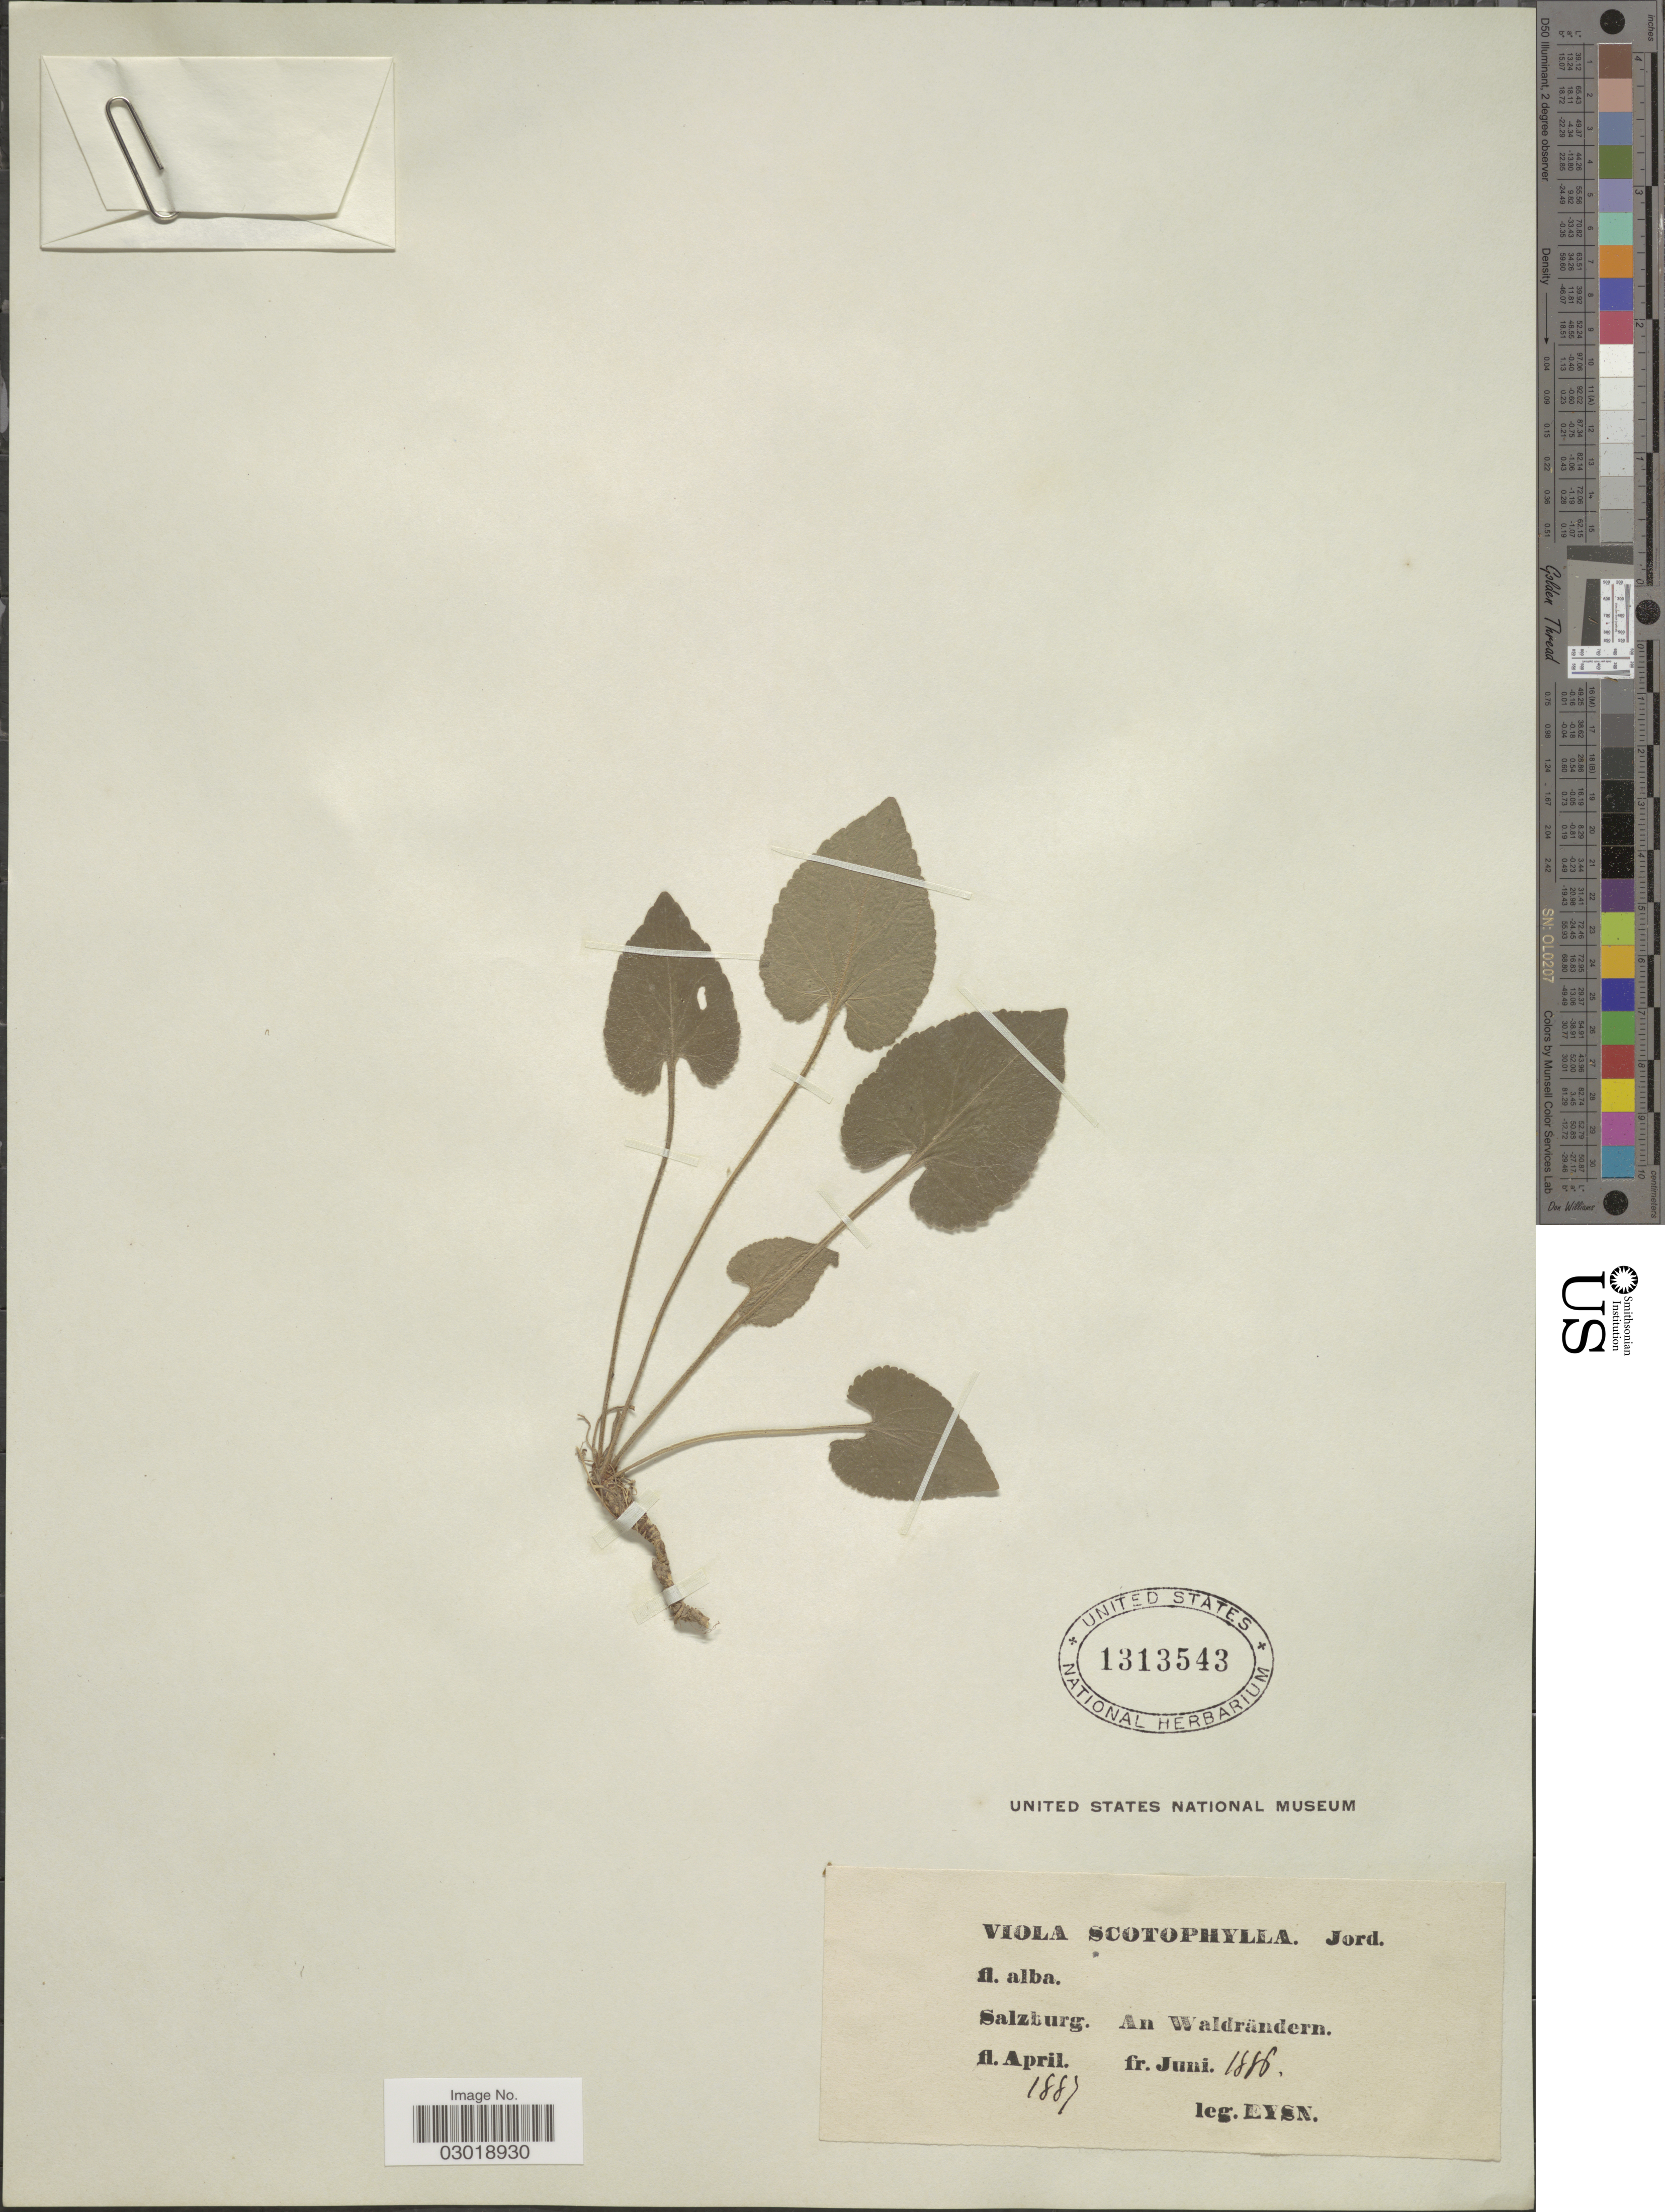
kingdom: Plantae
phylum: Tracheophyta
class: Magnoliopsida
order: Malpighiales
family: Violaceae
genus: Viola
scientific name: Viola scotophylla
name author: Jord.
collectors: -. Eysn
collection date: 1886-06/1887-04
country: Austria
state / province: Salzburg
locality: An Waldrändern.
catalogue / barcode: US 1313543